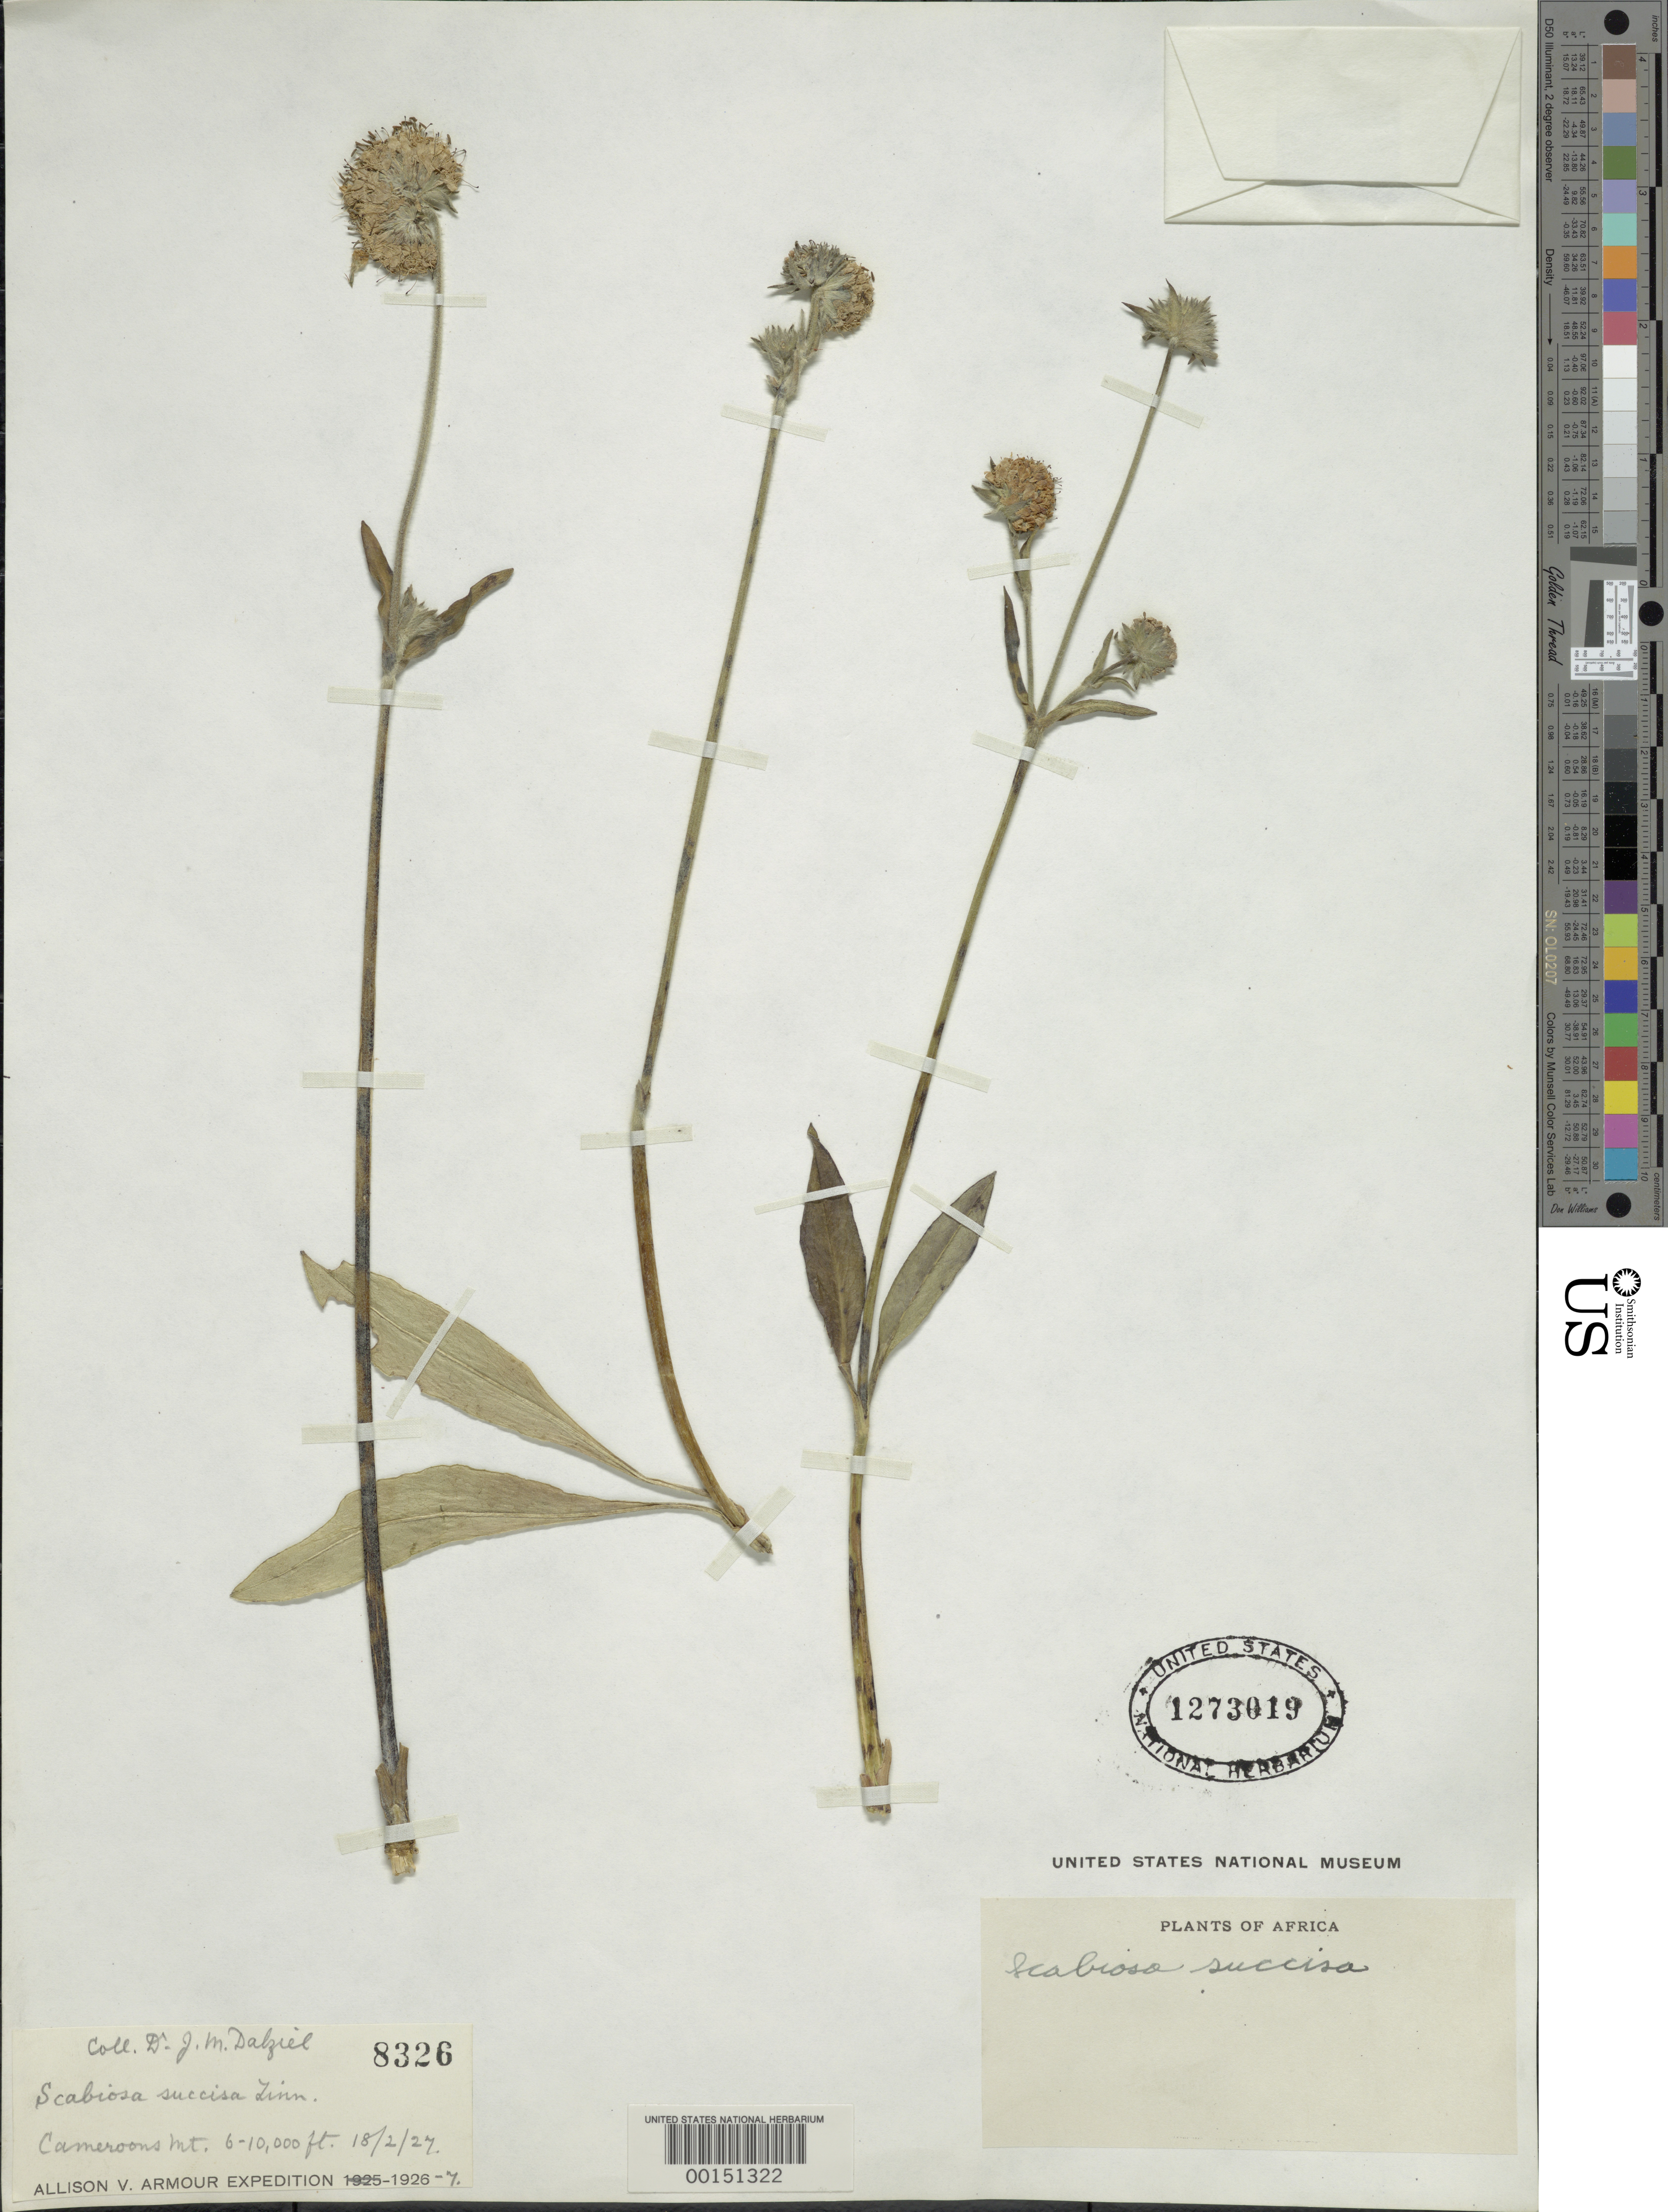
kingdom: Plantae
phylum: Tracheophyta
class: Magnoliopsida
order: Dipsacales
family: Caprifoliaceae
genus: Scabiosa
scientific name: Scabiosa succisa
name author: L.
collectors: J. Dalziel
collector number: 8326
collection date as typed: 18 Feb 1927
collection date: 1927-02-18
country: Cameroon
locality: Cameroon Mt.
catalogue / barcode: US 1273019